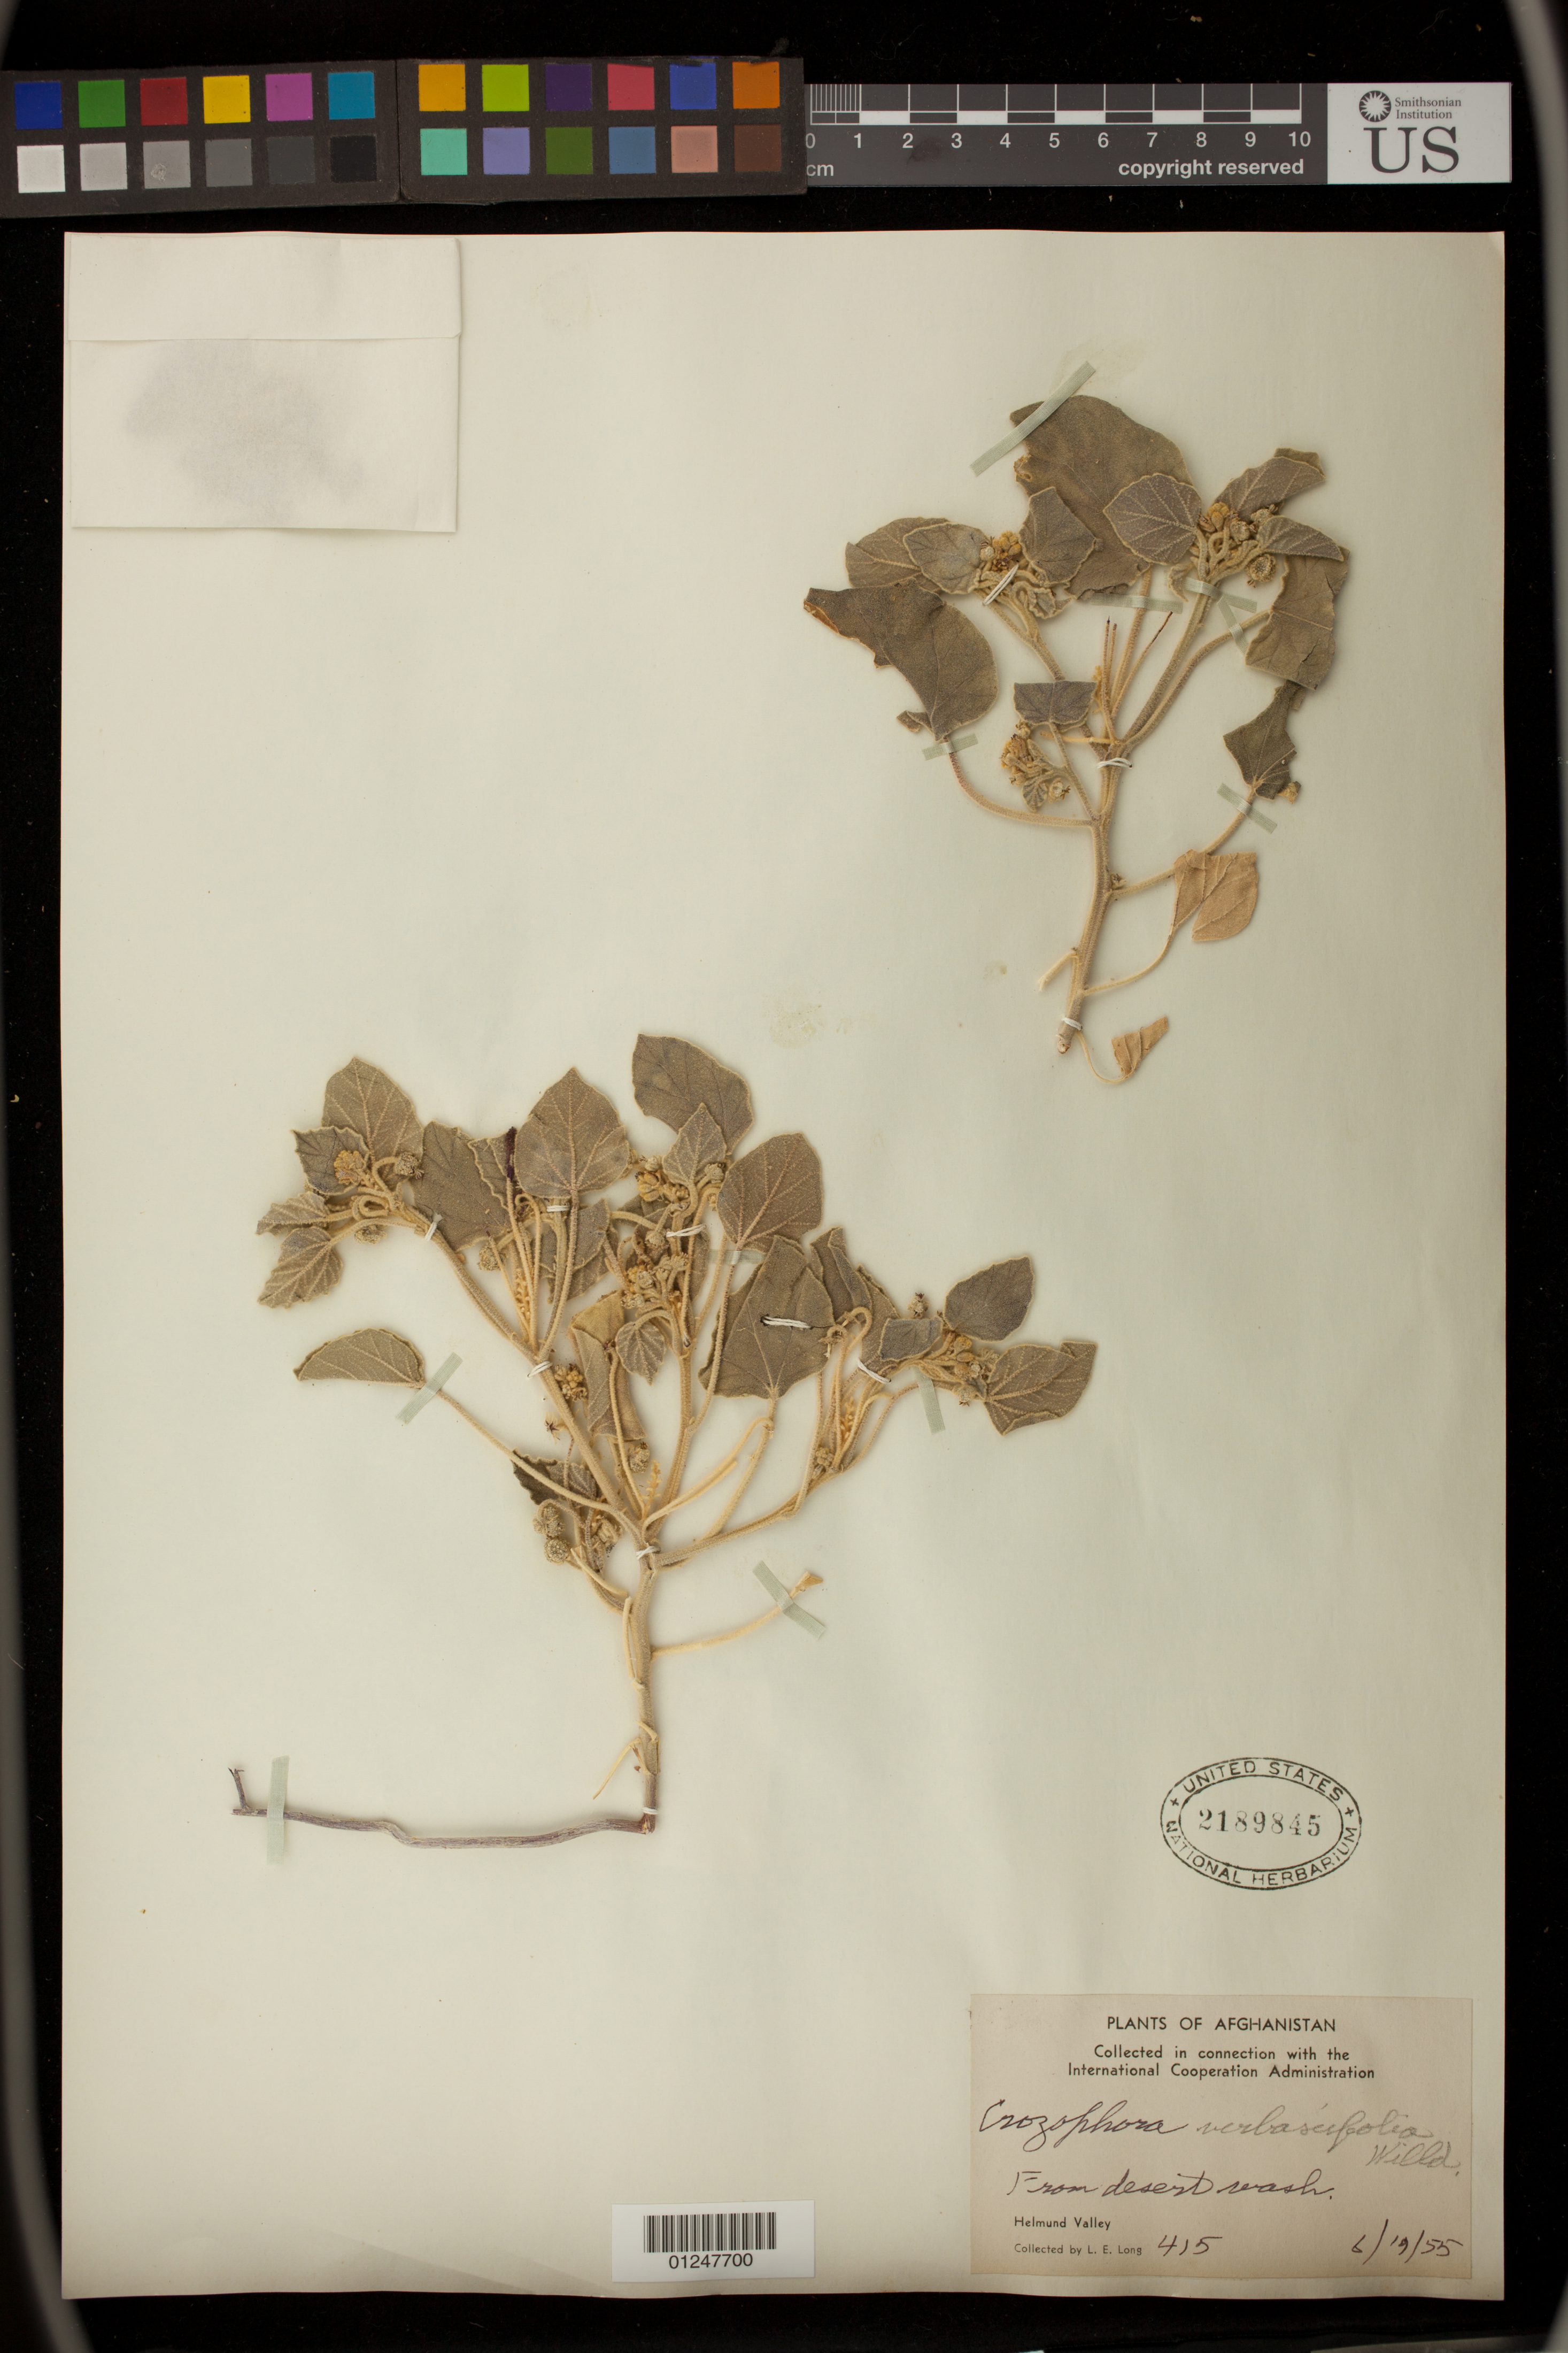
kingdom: Plantae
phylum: Tracheophyta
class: Magnoliopsida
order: Malpighiales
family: Euphorbiaceae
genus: Chrozophora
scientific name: Chrozophora verbascifolia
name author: (Willd.) A. Juss. ex Spreng.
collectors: L. E. Long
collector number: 415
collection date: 1955-06-19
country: Afghanistan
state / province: Helmand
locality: Helmund Valley from desert wash.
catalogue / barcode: US 2189845